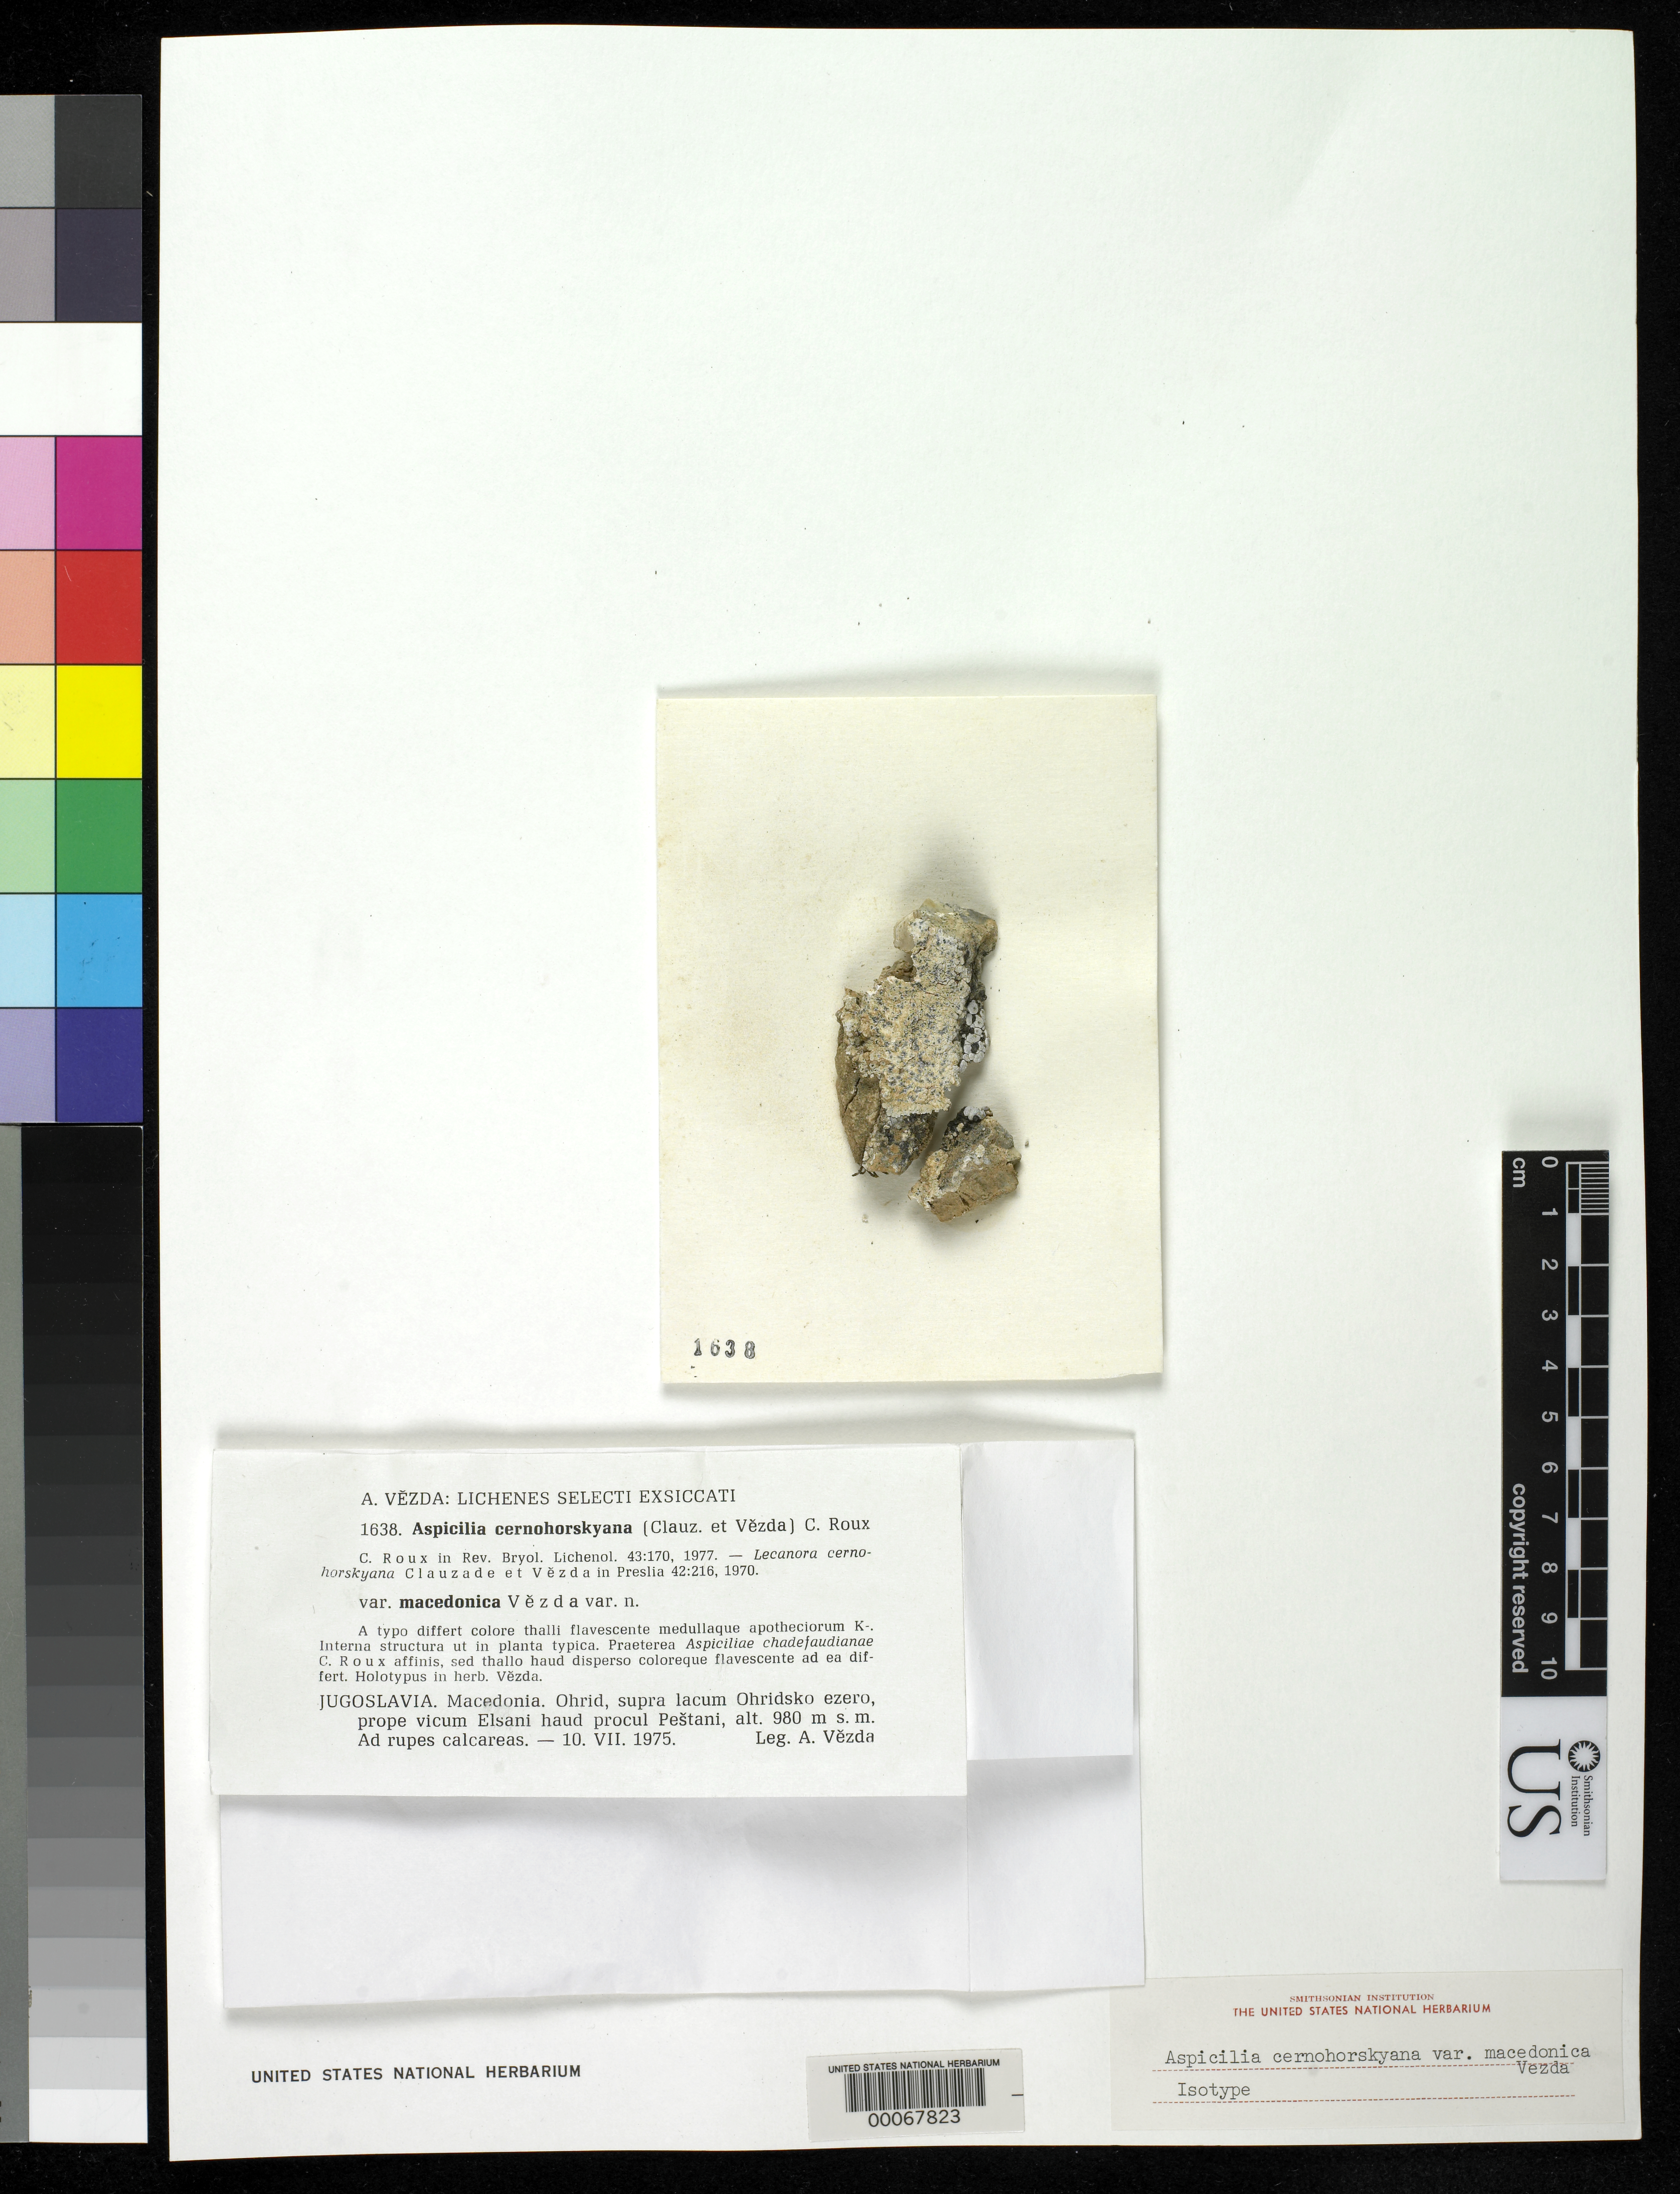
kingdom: Fungi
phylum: Ascomycota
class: Lecanoromycetes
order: Pertusariales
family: Megasporaceae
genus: Aspicilia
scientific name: Aspicilia cernohorskyana var. macedonica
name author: Vezda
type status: Isotype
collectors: A. Vezda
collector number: Lich. Selec. Exsic. 1638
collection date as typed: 10 Jul 1975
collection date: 1975-07-10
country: North Macedonia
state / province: Ohrid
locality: Ohrid, above Lake Ohrid, near Elansi, not far from Pestani.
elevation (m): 980